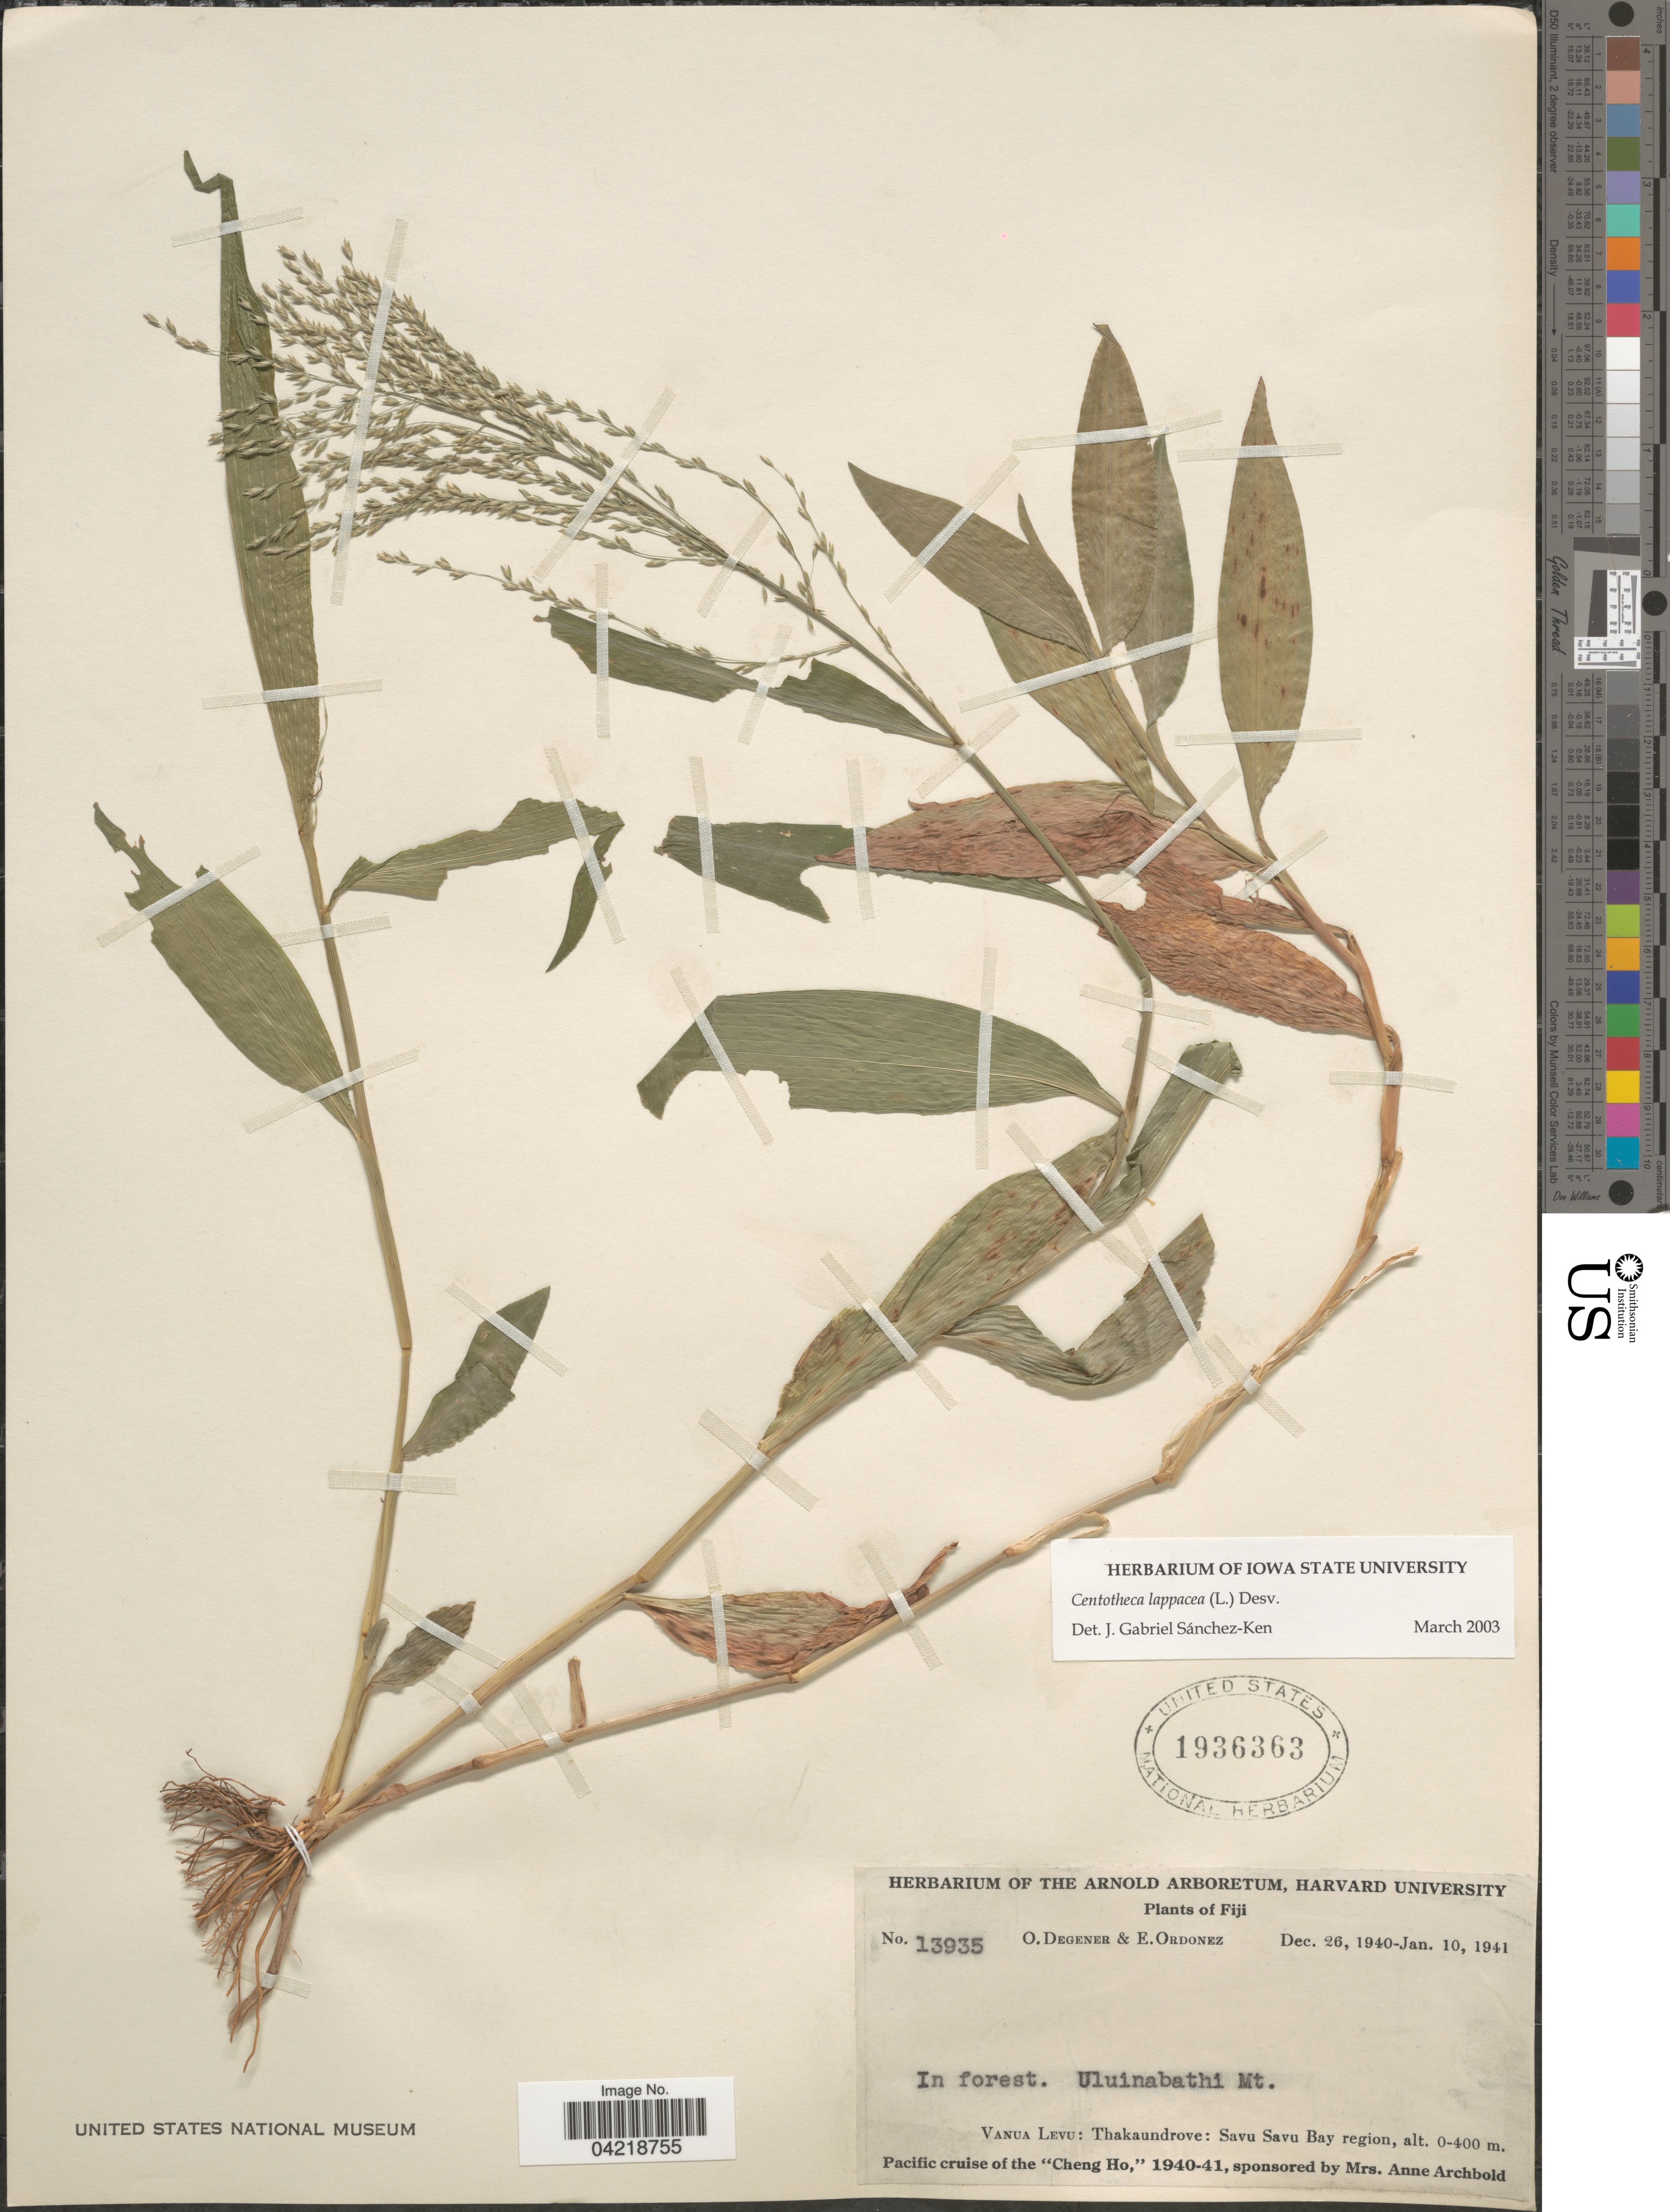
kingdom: Plantae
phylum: Tracheophyta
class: Liliopsida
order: Poales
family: Poaceae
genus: Centotheca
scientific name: Centotheca lappacea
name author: (L.) Desv.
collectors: O. Degener & E. Ordonez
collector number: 13935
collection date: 1940-12-26/1941-01-10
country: Fiji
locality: Uluinabathi Mt. Vanua Levu: Thakaundrove: Savu Savu Bay region.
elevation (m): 0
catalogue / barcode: US 1936363